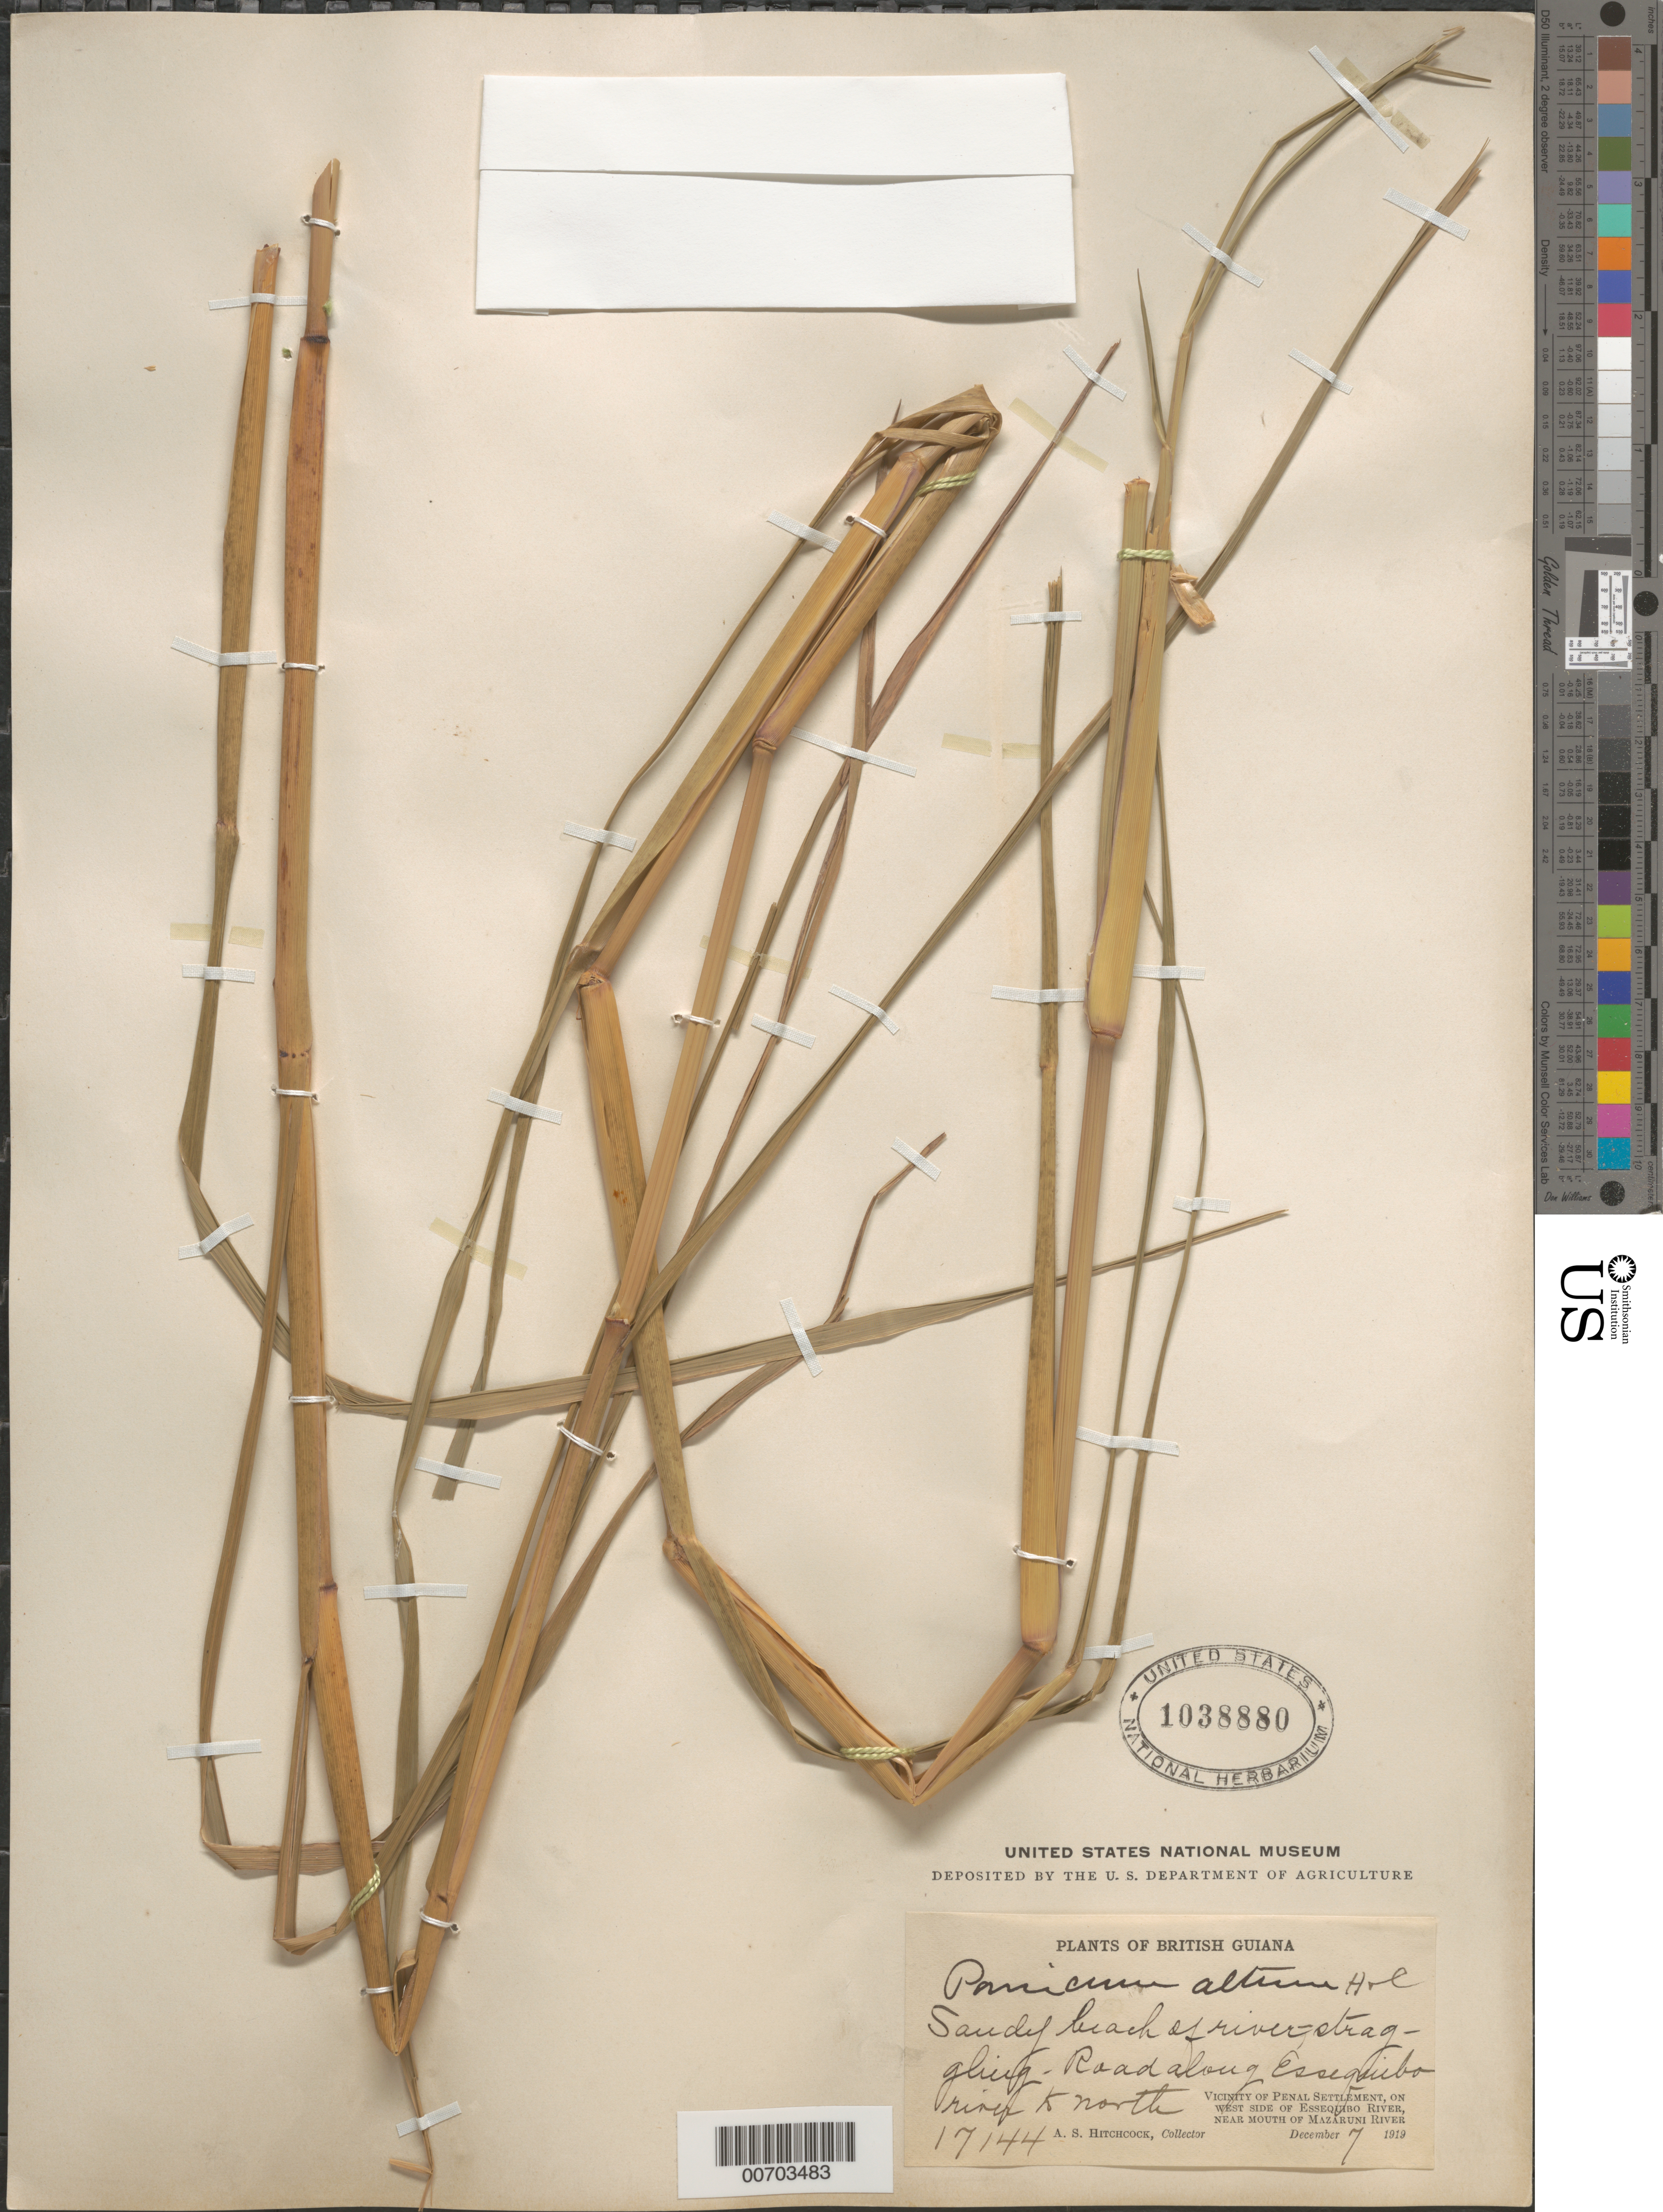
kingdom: Plantae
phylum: Tracheophyta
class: Liliopsida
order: Poales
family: Poaceae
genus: Panicum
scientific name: Panicum altum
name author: Hitchc. & Chase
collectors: A. S. Hitchcock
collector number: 17144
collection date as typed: Dec. 3-9, 1919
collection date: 1919-12-03/1919-12-09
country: Guyana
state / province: Cuyuni-Mazaruni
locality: Penal Settlement, on W side of Essequibo River, near mouth of Mazaruni River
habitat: Sandy beach along river-straggling-road along Essequibo river to N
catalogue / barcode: US 1038880